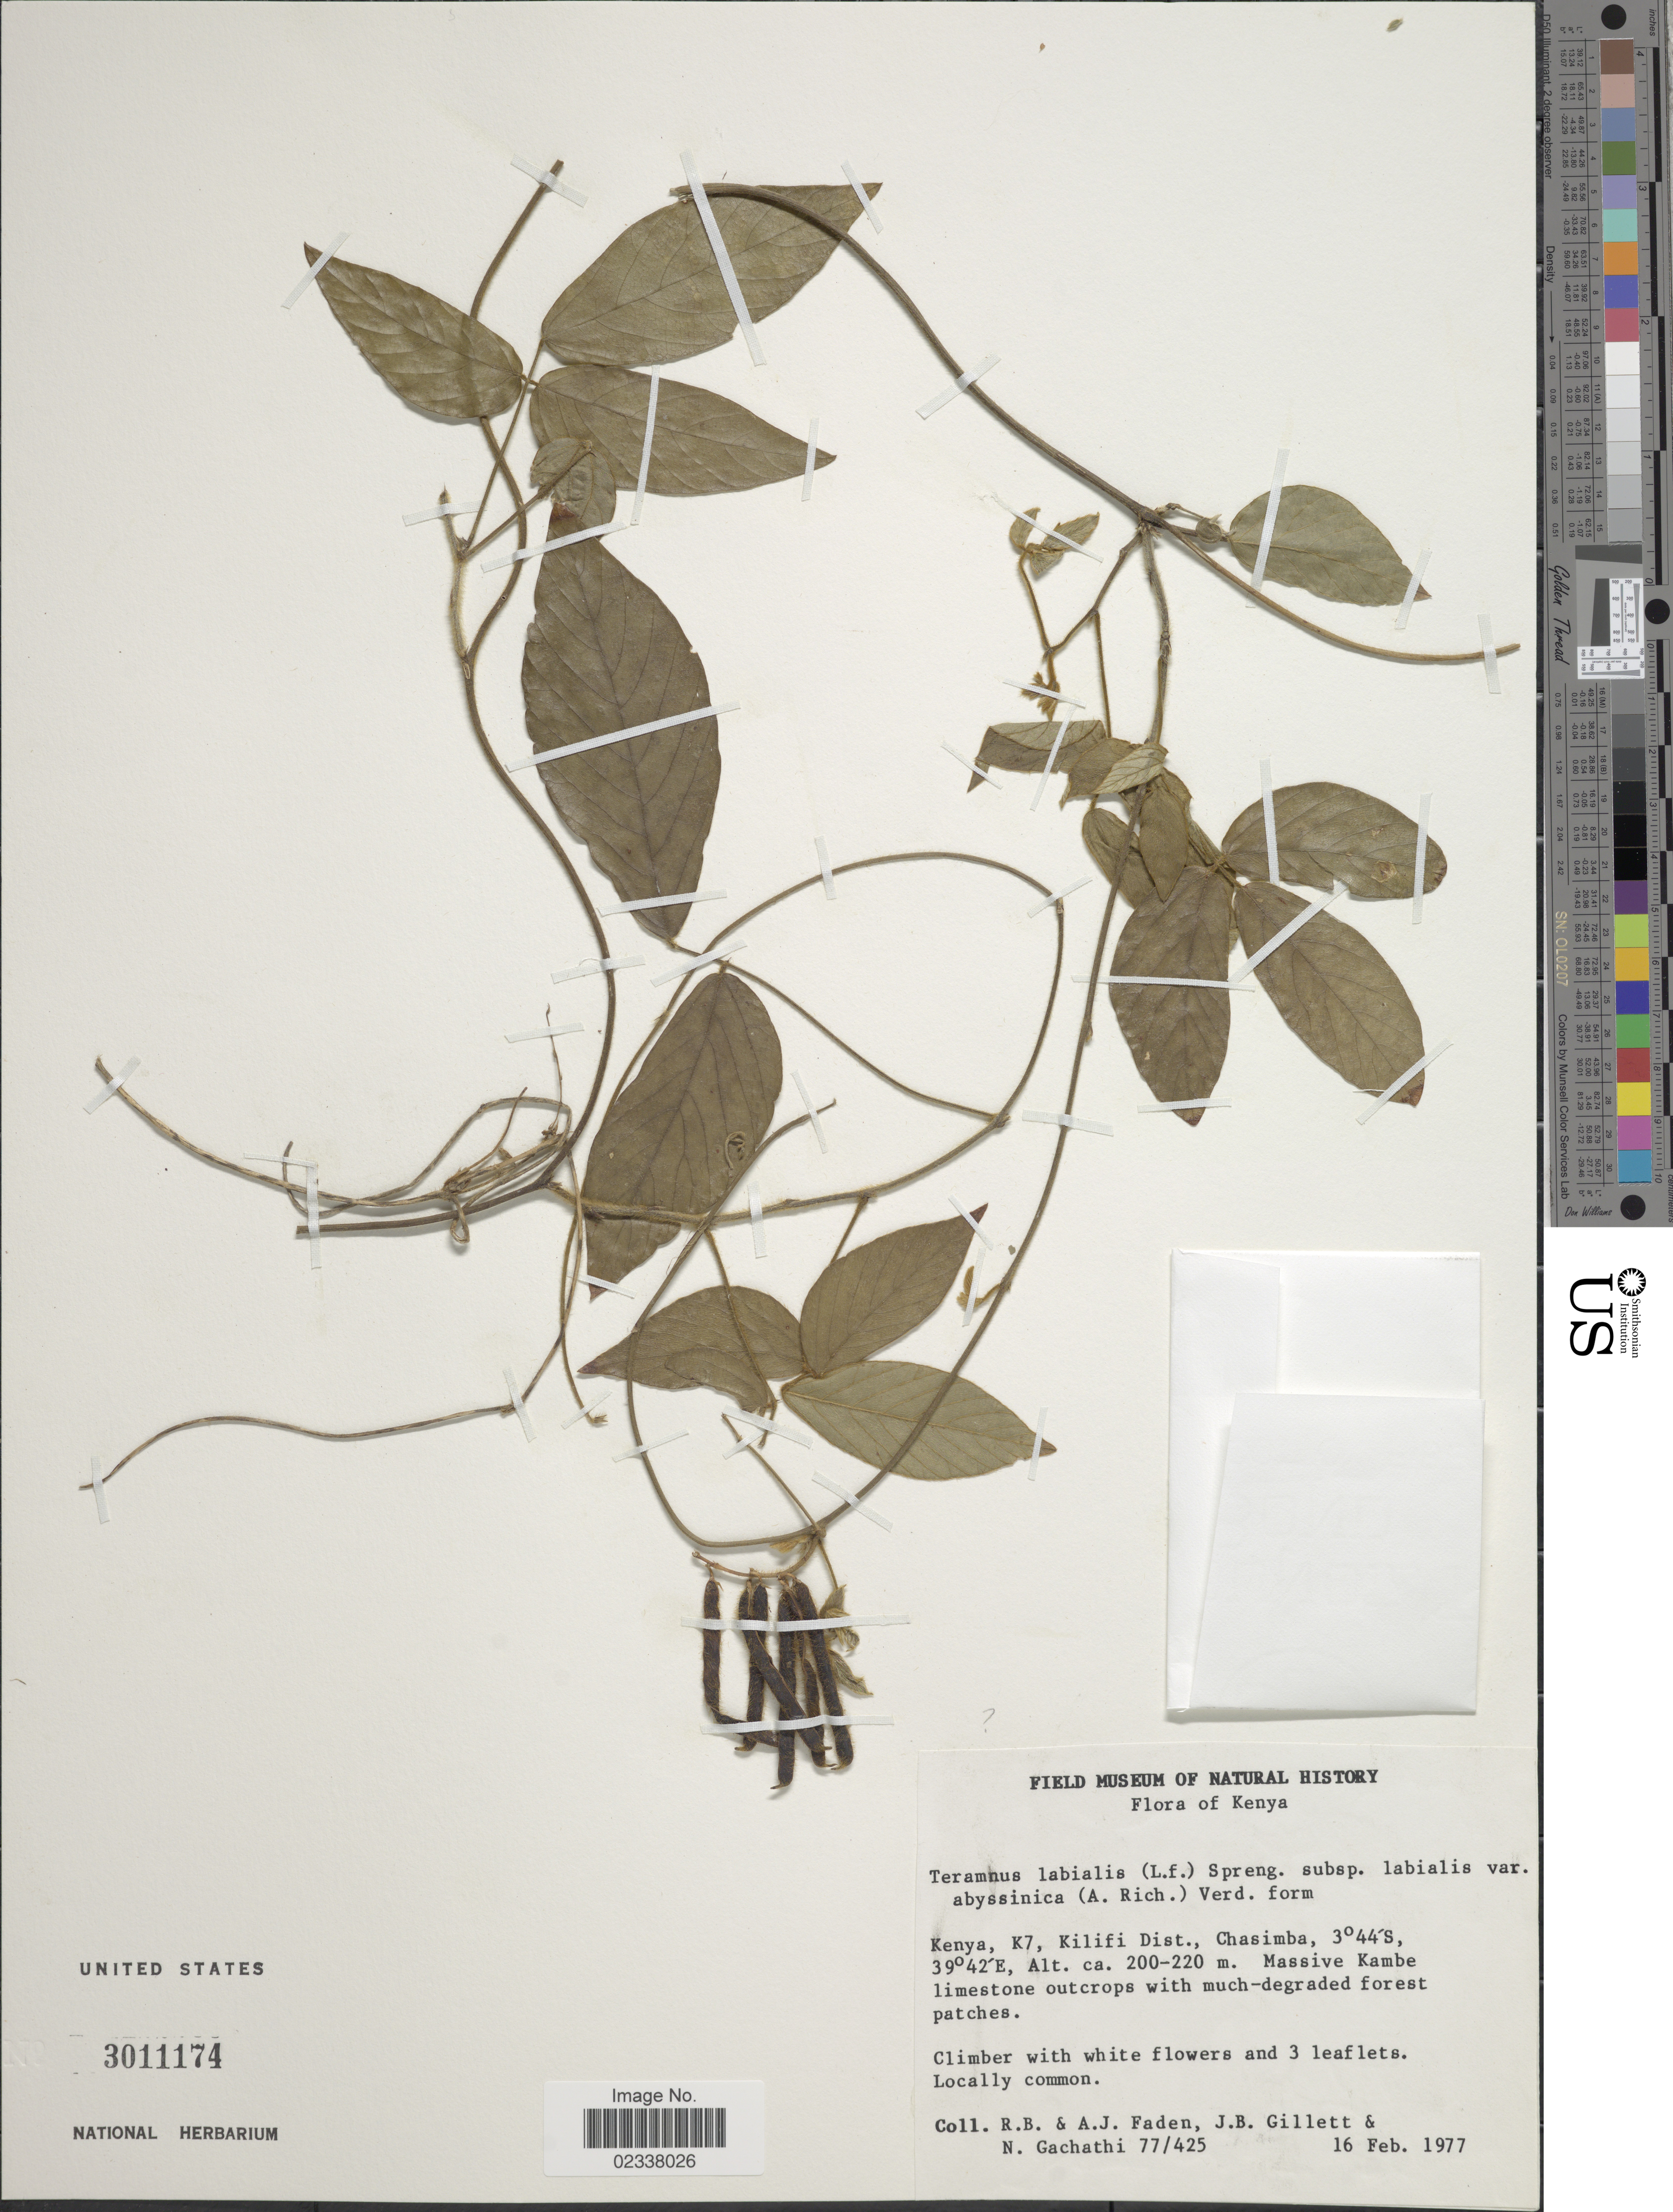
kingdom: Plantae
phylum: Tracheophyta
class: Magnoliopsida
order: Fabales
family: Fabaceae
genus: Teramnus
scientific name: Teramnus labialis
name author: (L. f.) Spreng.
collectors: R. B. Faden, A. J. Faden, J. B. Gillett & N. Gachathi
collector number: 77/425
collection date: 1977-02-16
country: Kenya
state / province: Kilifi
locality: K7, Kilifi Dist., Chasimba.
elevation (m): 200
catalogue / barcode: US 3011174